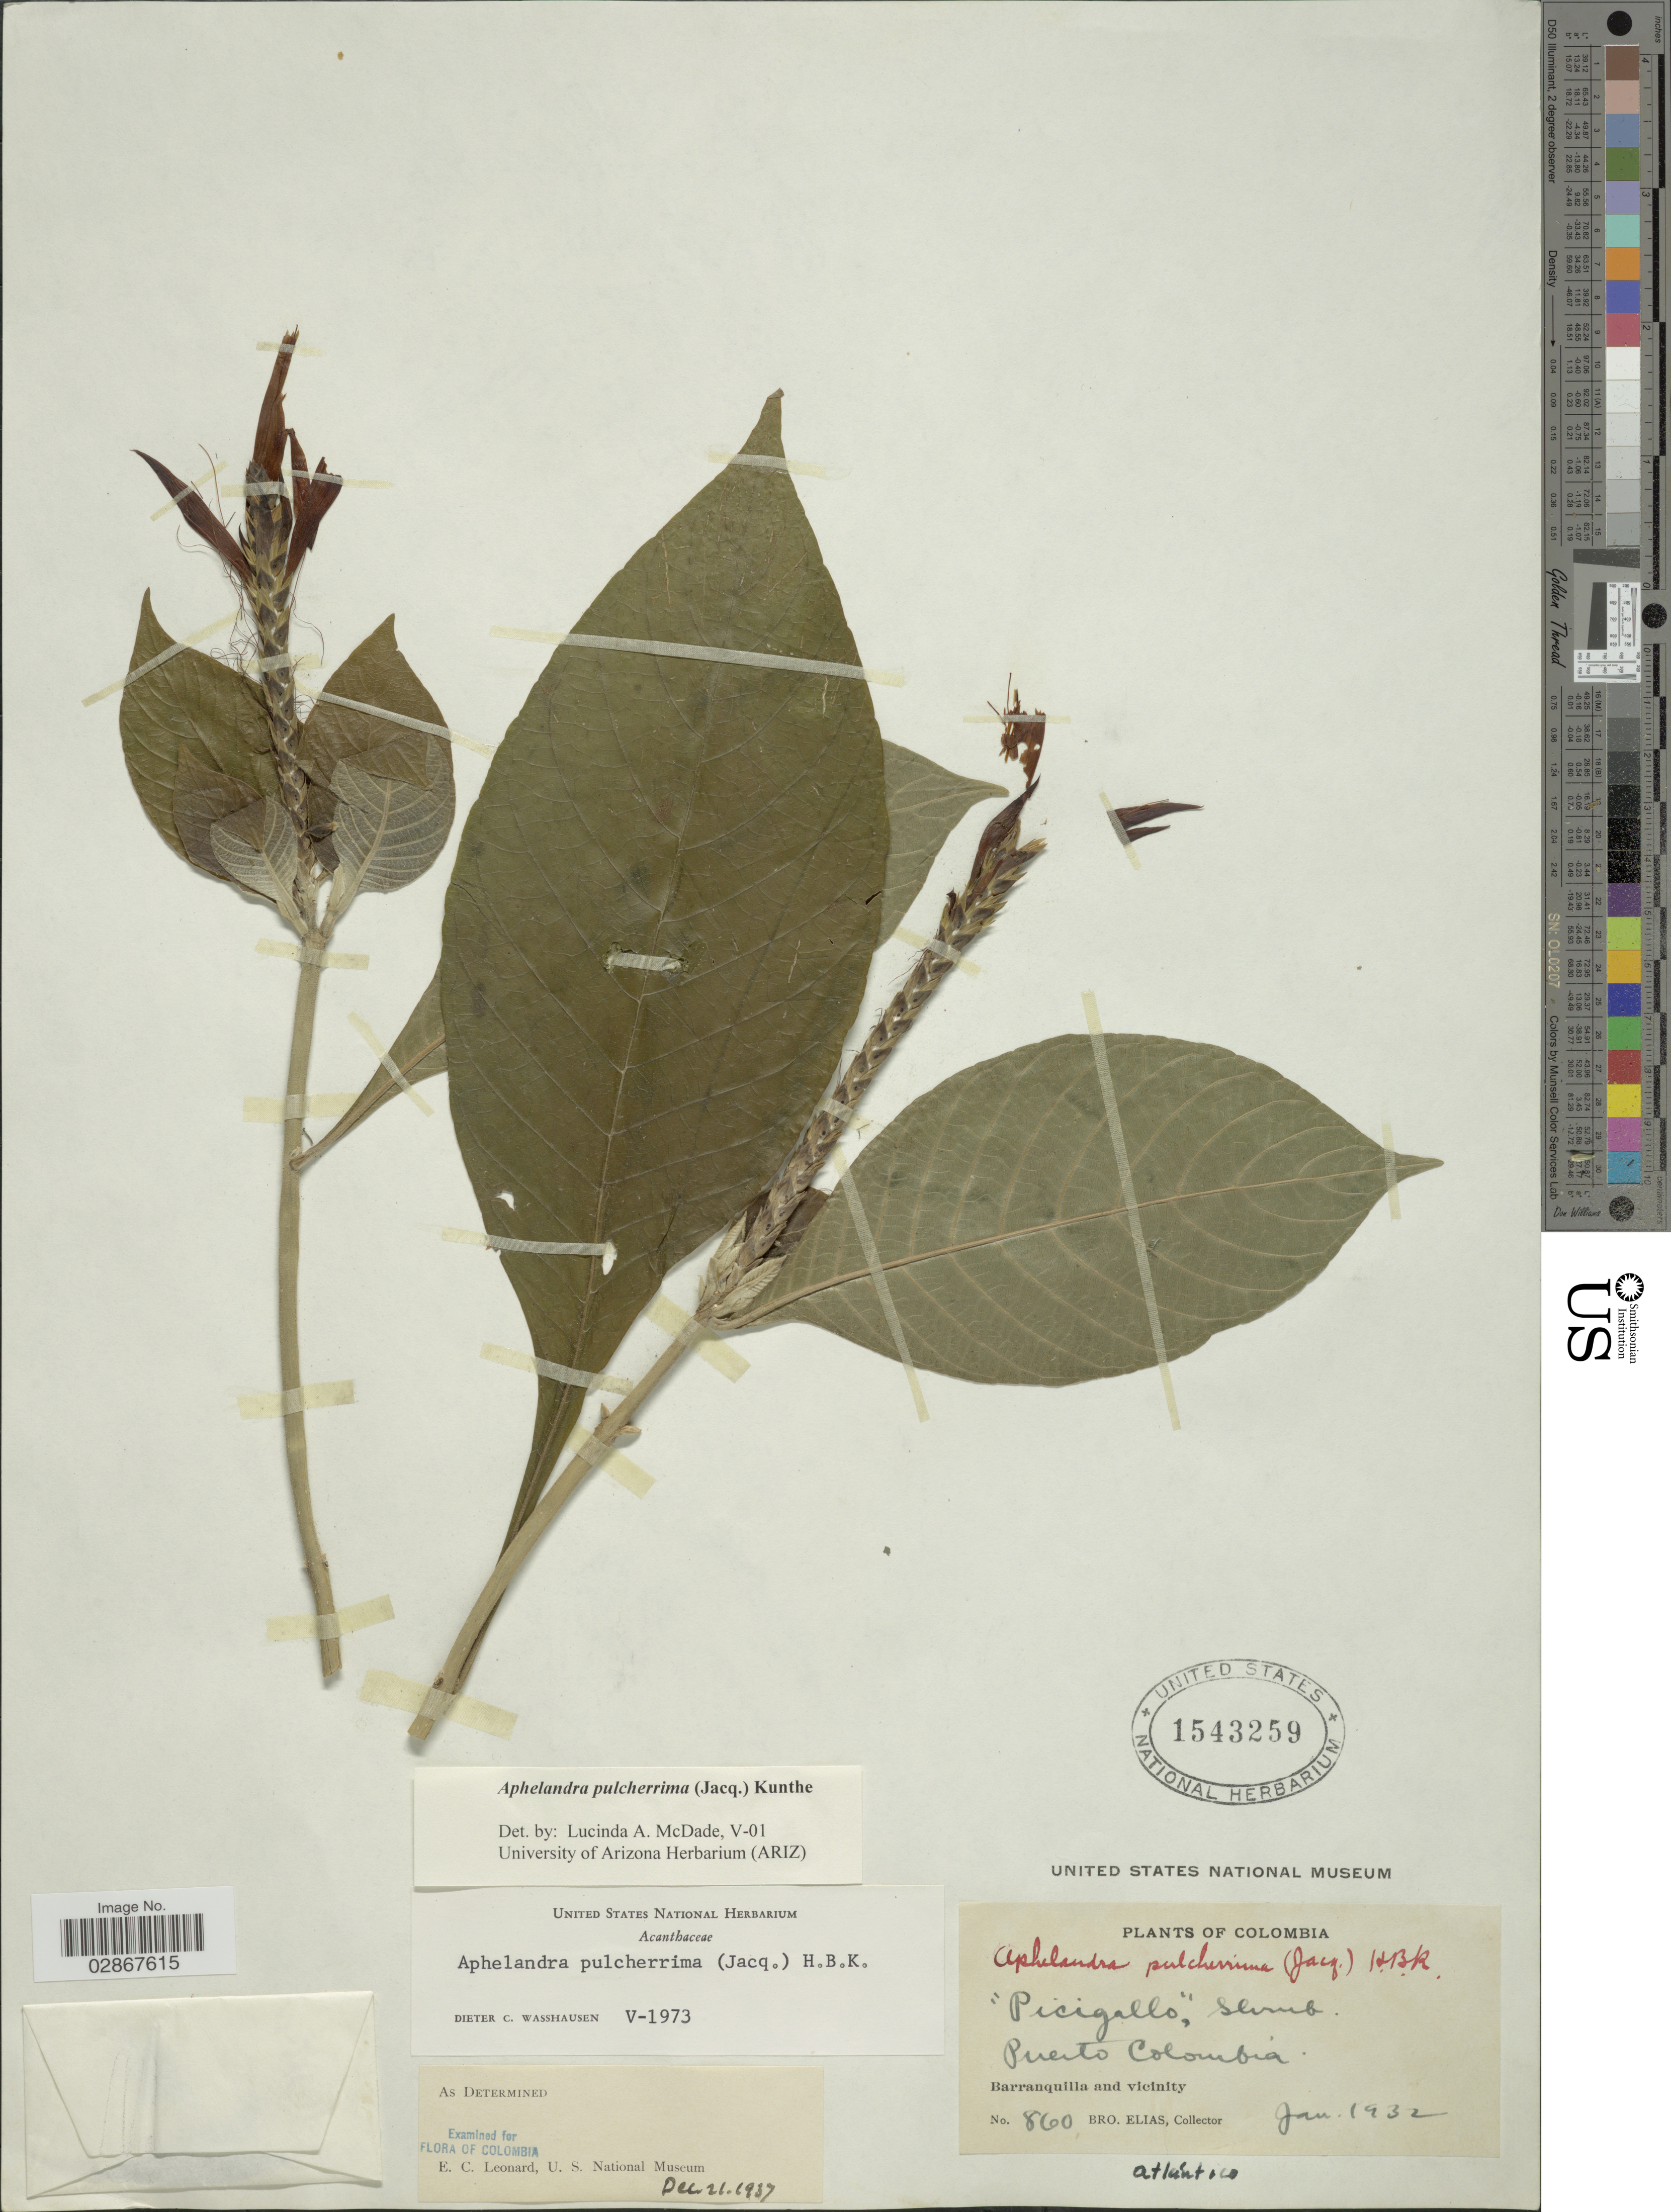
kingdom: Plantae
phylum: Tracheophyta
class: Magnoliopsida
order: Lamiales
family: Acanthaceae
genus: Aphelandra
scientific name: Aphelandra pulcherrima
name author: (Jacq.) Kunth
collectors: Bro. Elias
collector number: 860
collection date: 1932-01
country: Colombia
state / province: Atlántico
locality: Puerto Colombia. Barranquilla and vicinity.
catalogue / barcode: US 1543259